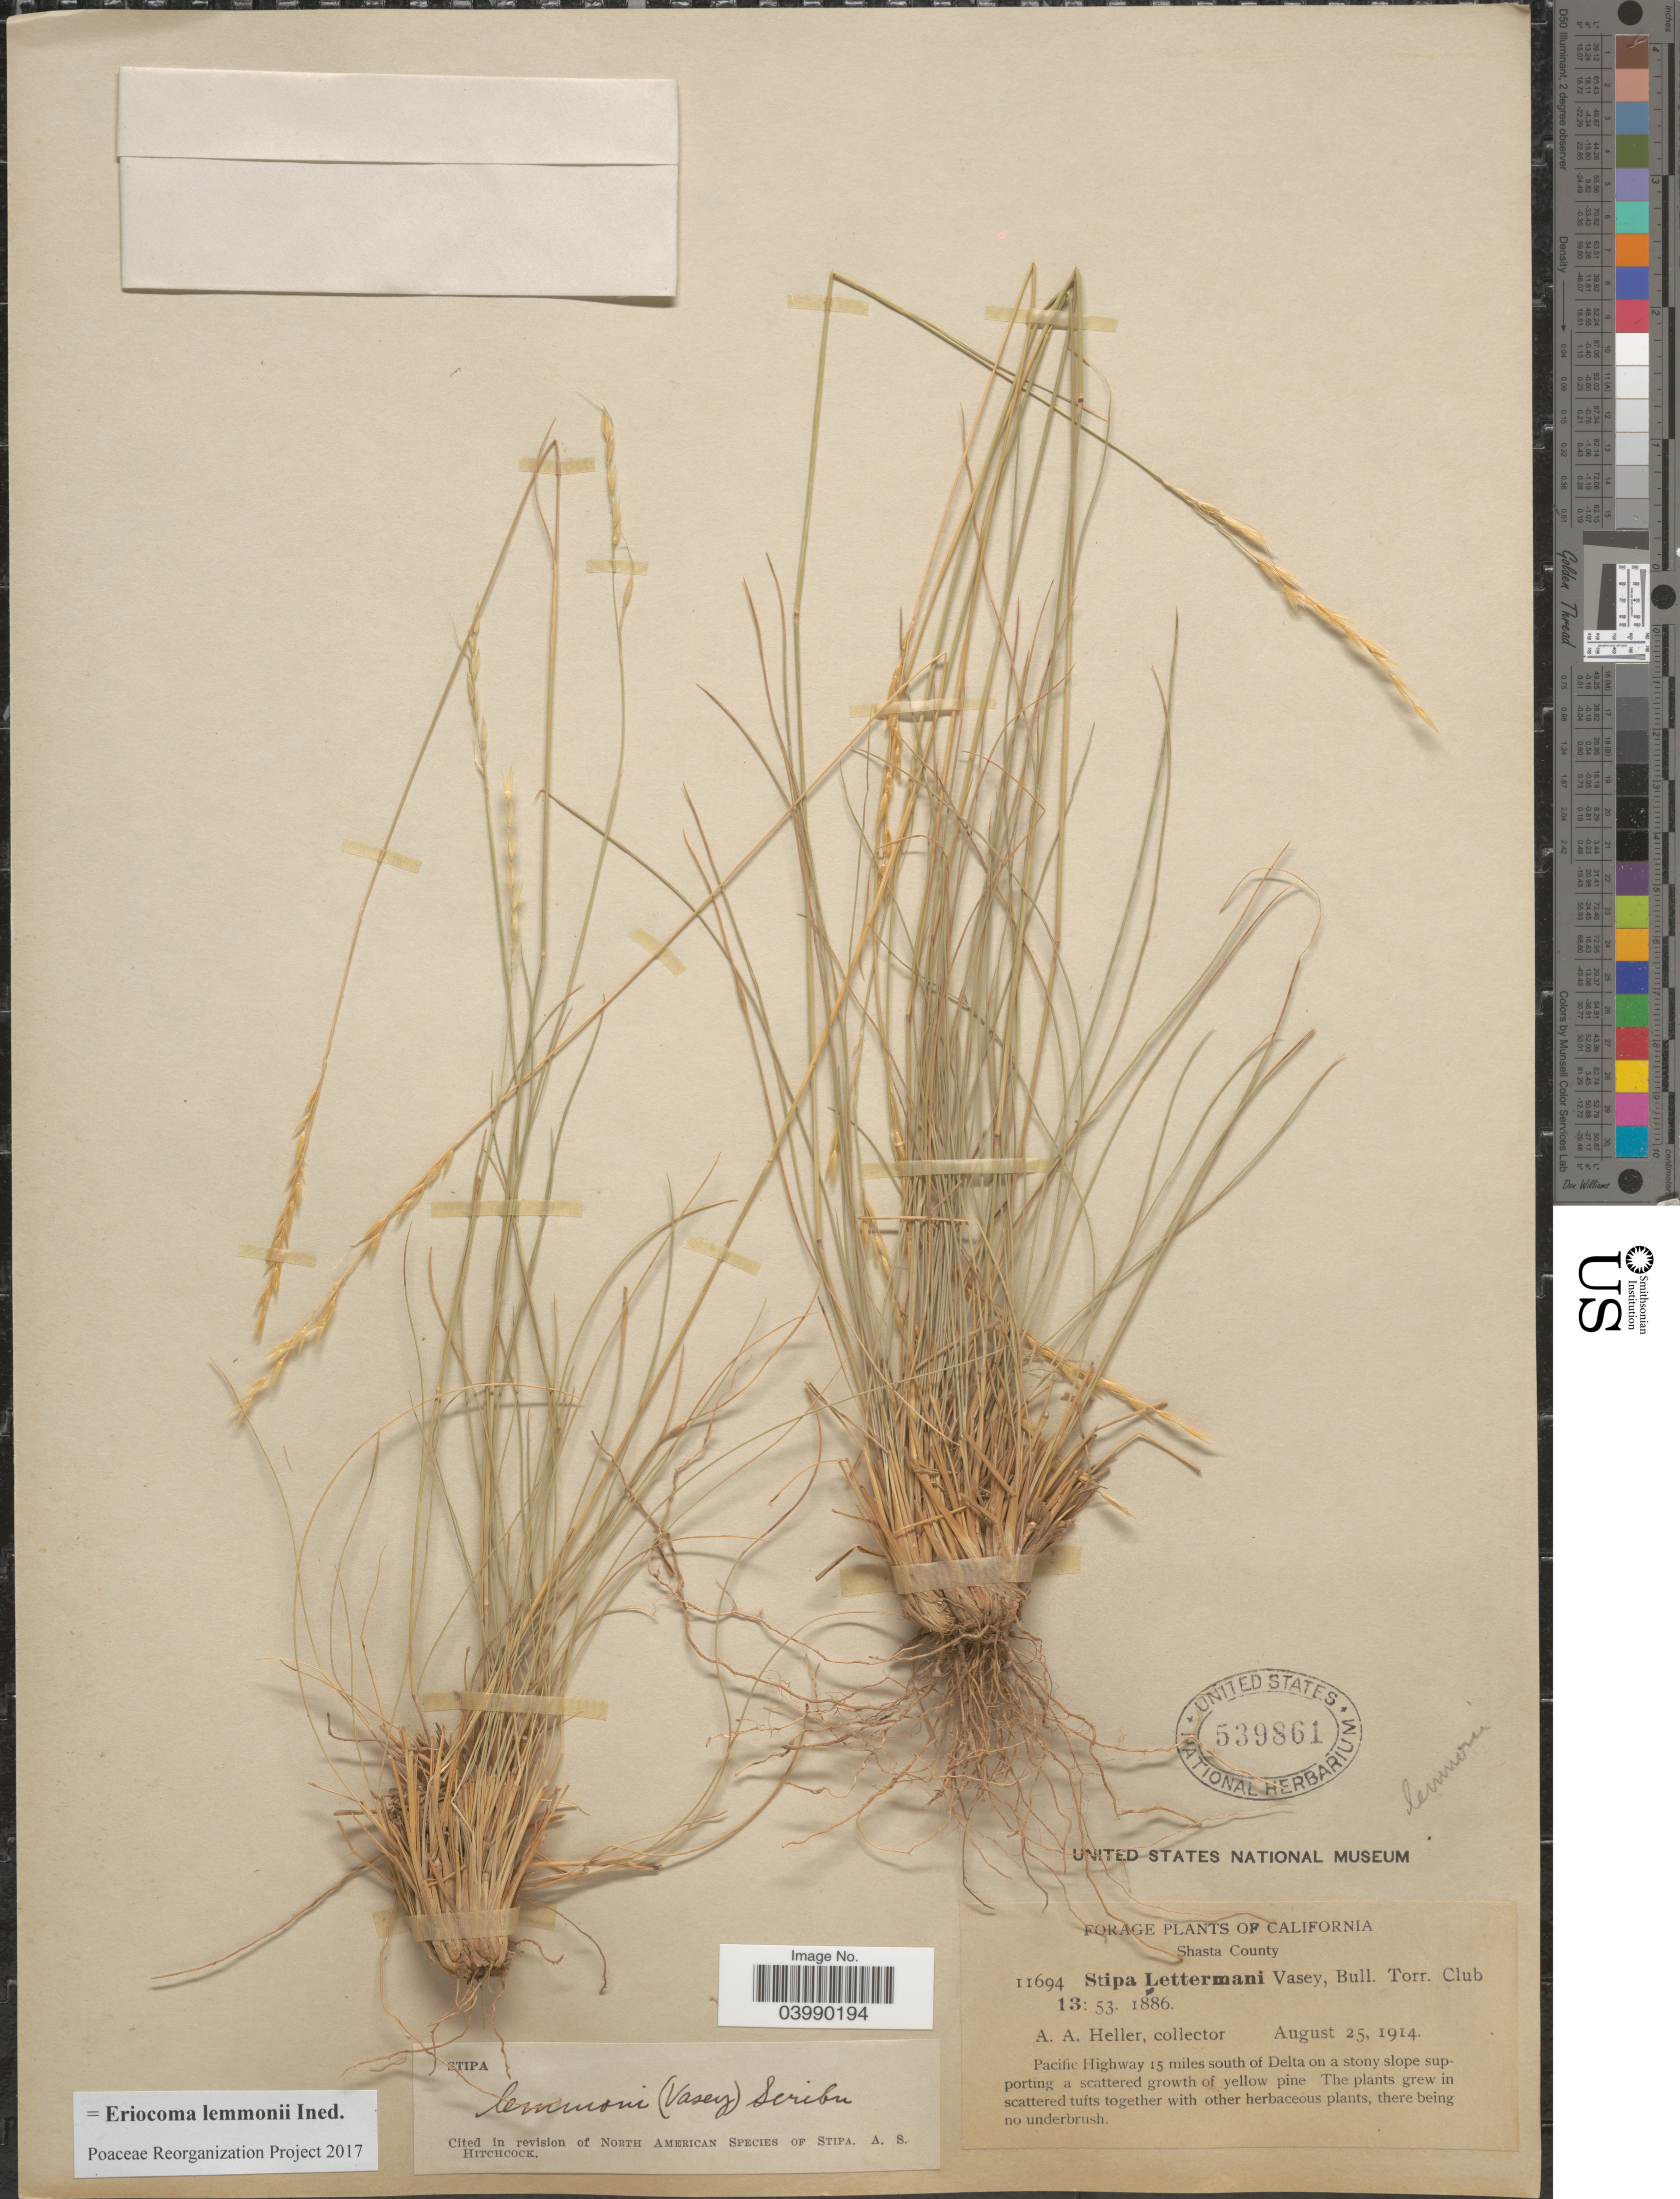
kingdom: Plantae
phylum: Tracheophyta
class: Liliopsida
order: Poales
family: Poaceae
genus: Eriocoma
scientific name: Eriocoma lemmonii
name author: (Vasey) Romasch.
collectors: A. A. Heller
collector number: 11694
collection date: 1914-08-25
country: United States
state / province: California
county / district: Shasta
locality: Shasta County. Pacific Highway 15 miles south of Delta.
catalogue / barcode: US 539861